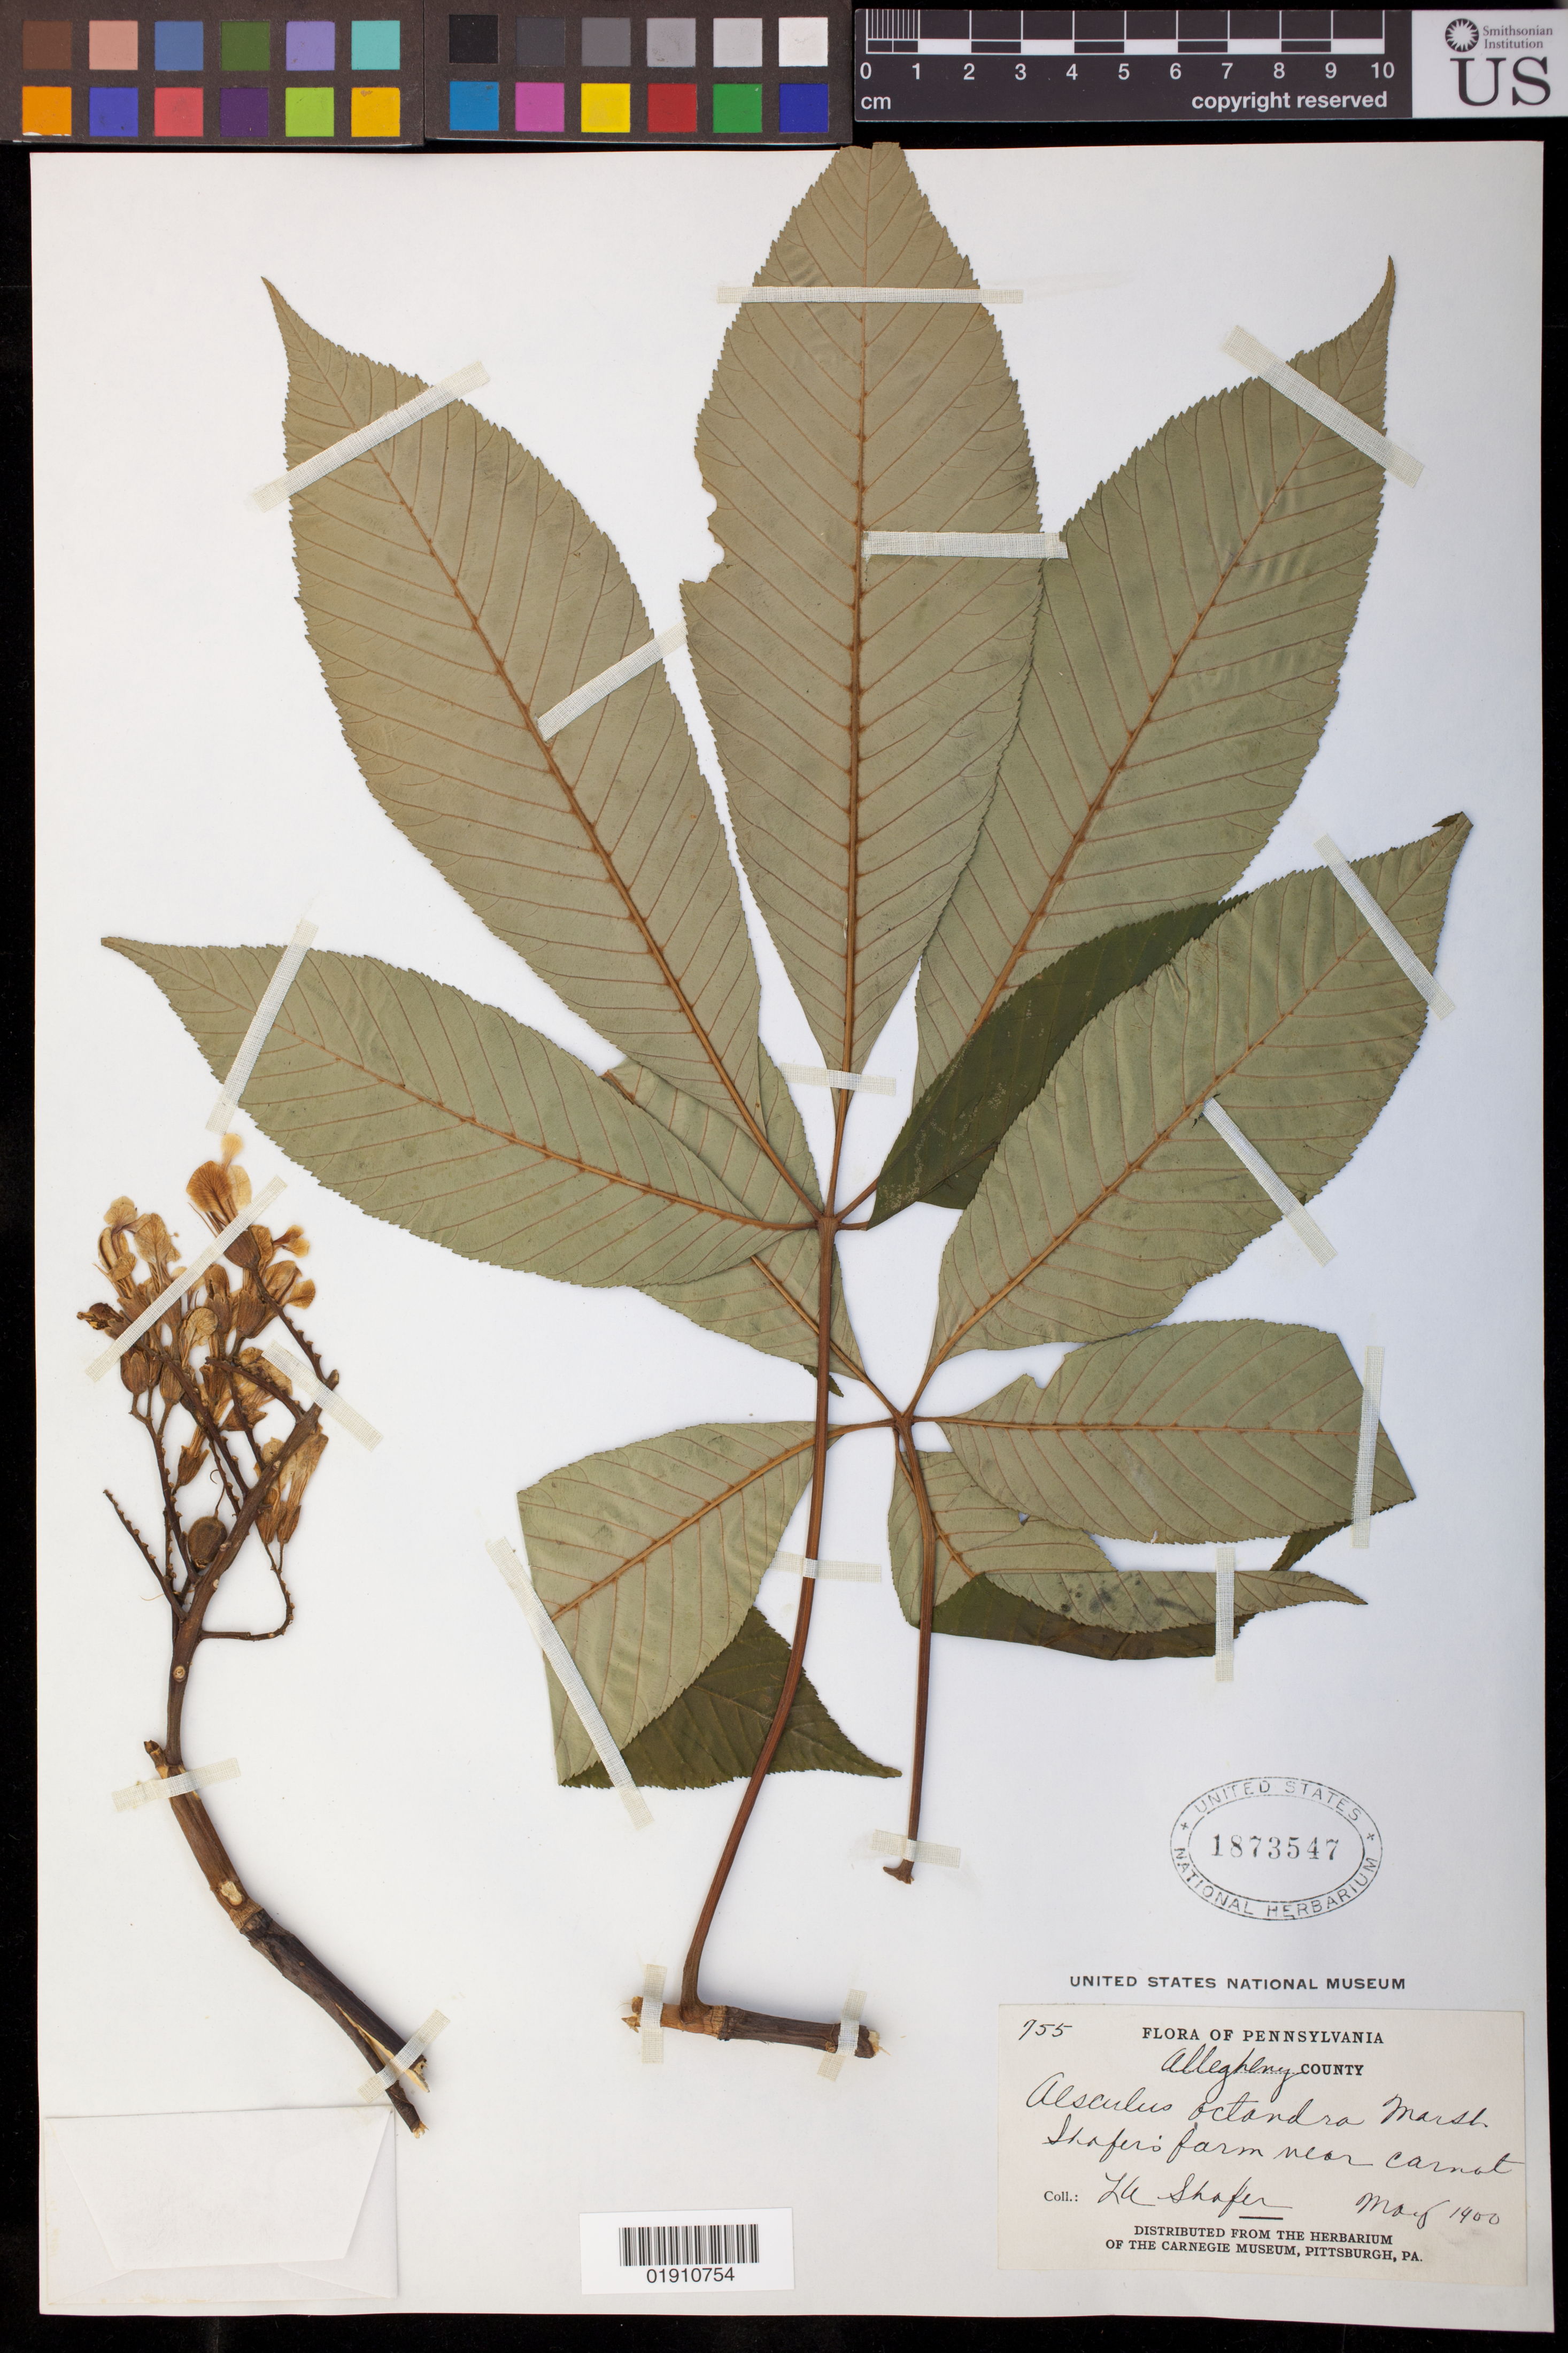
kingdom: Plantae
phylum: Tracheophyta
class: Magnoliopsida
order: Sapindales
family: Sapindaceae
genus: Aesculus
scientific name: Aesculus octandra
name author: Marshall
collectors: J. A. Shafer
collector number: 755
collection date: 1900-05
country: United States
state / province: Pennsylvania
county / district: Allegheny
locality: Shafer's farm near carnot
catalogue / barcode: US 1873547